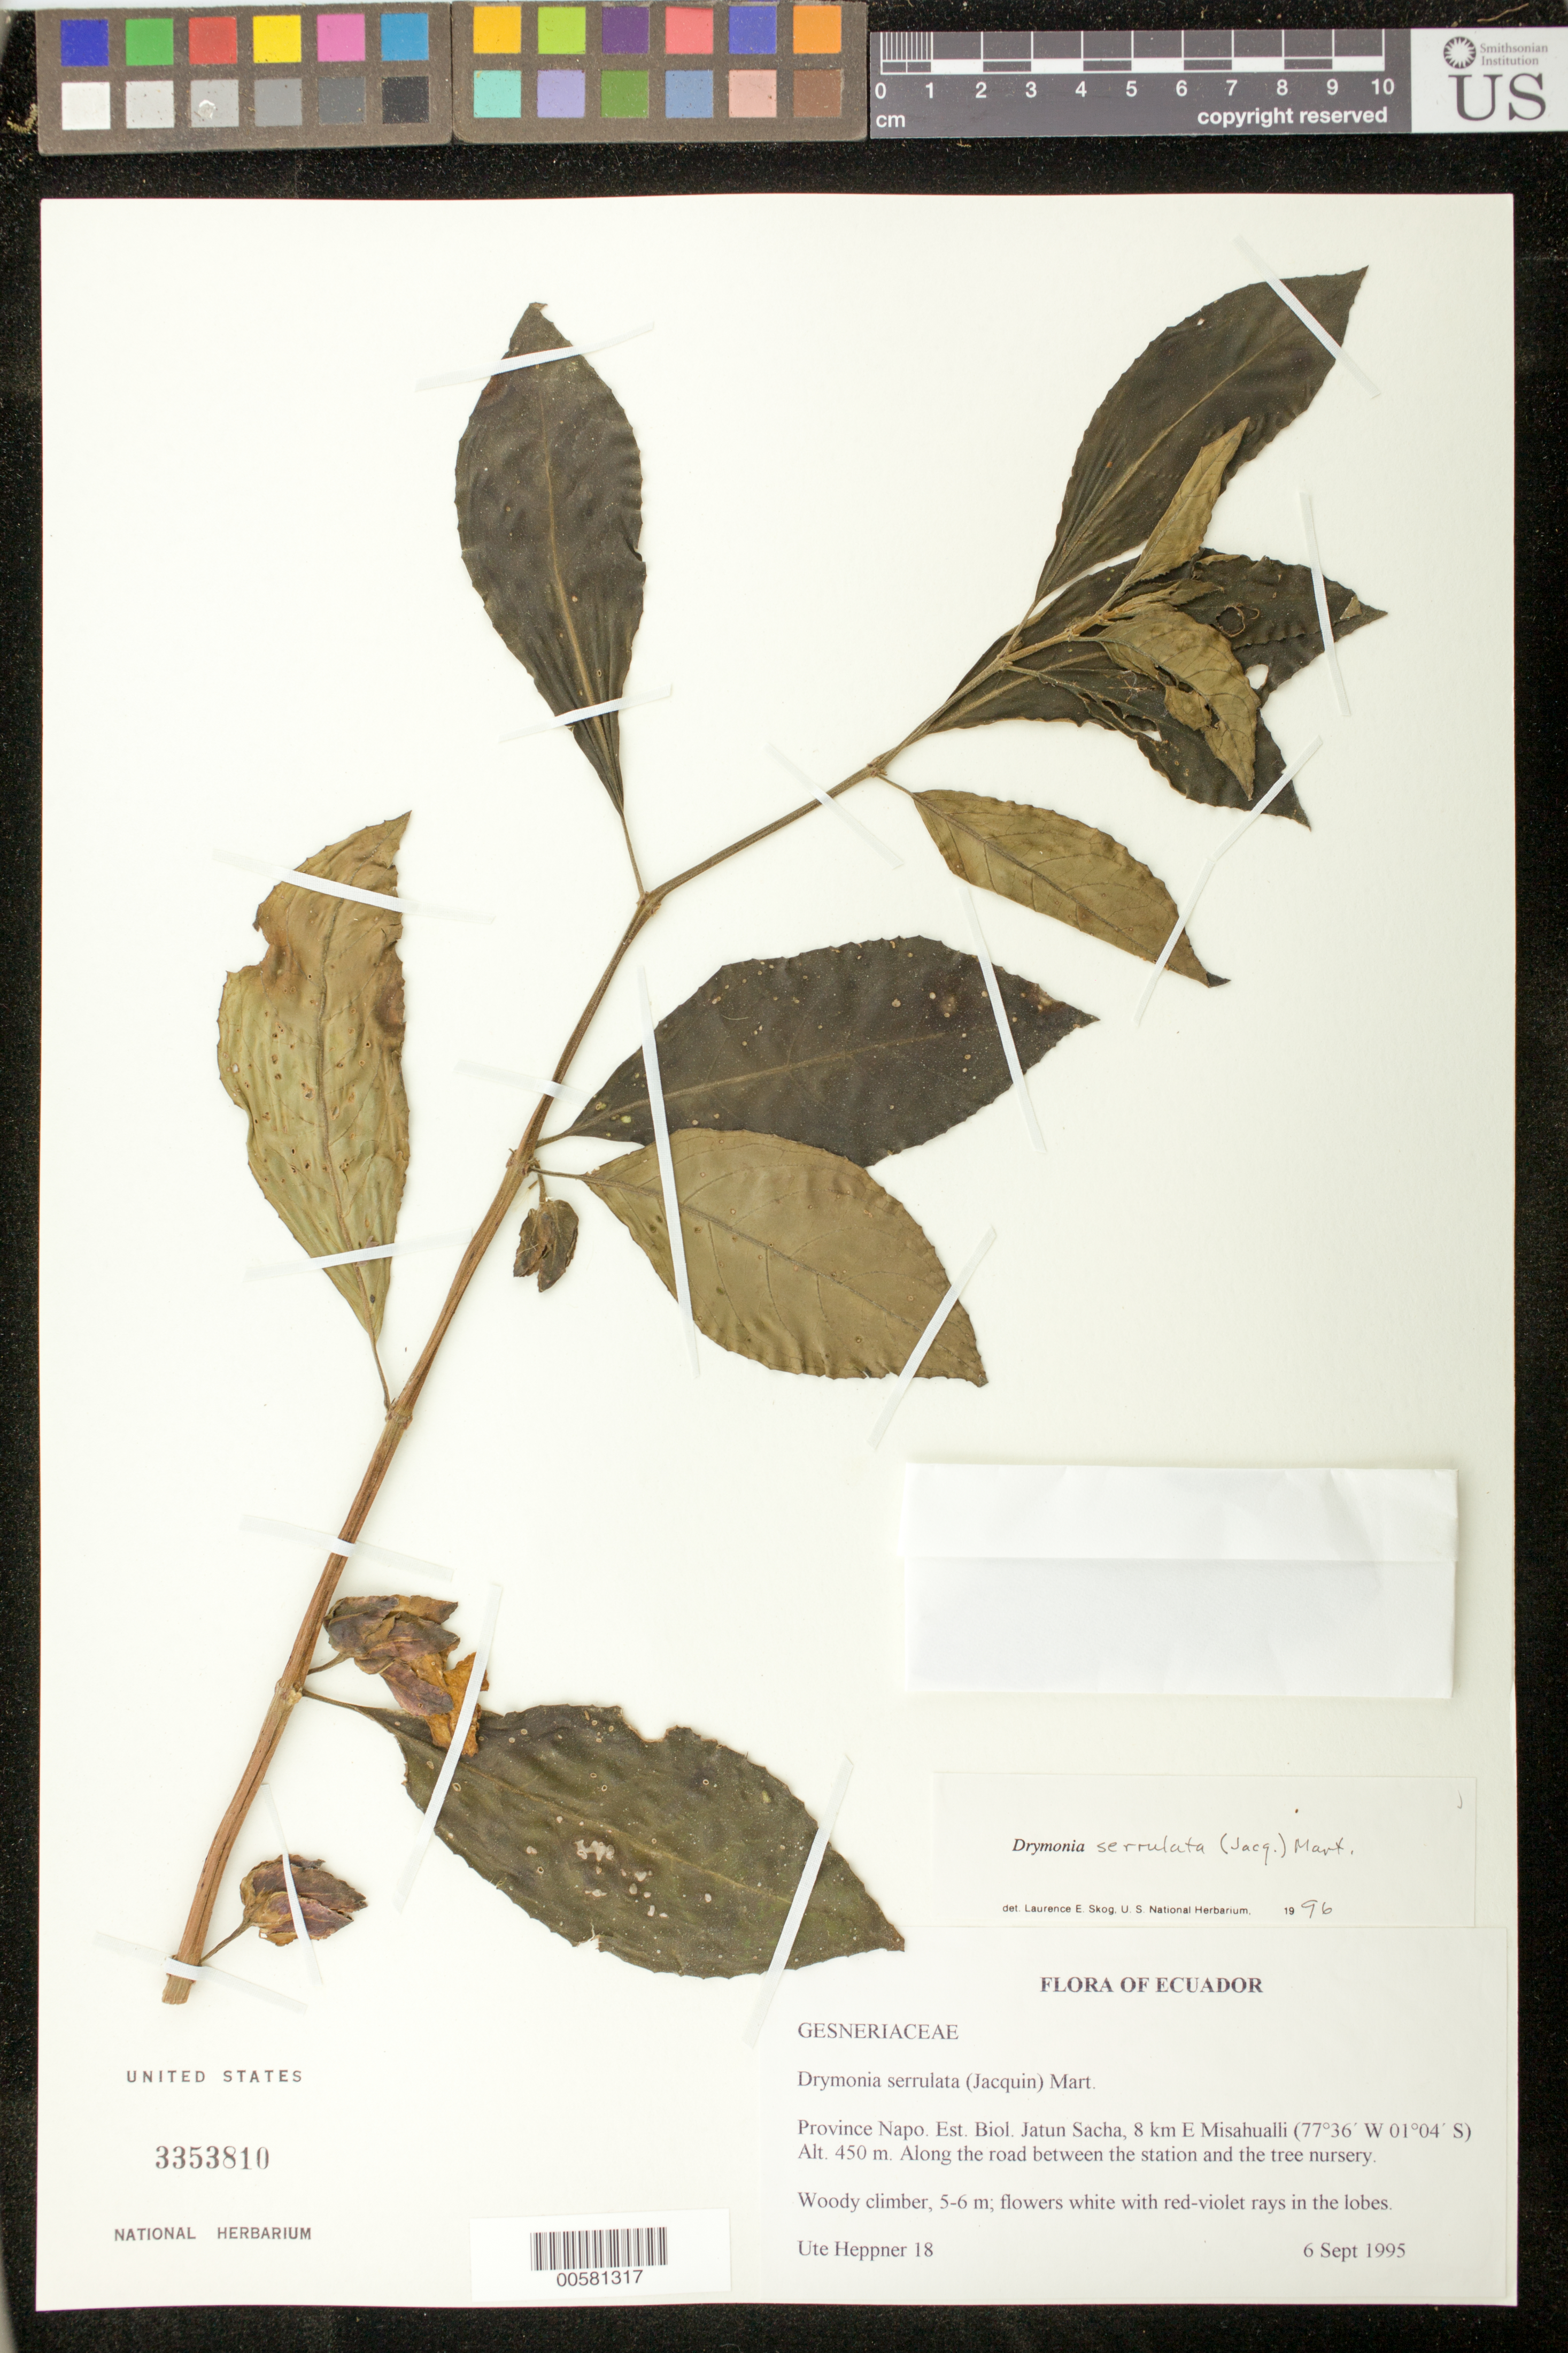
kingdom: Plantae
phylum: Tracheophyta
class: Magnoliopsida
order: Lamiales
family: Gesneriaceae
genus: Drymonia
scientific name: Drymonia serrulata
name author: (Jacq.) Mart.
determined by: Skog, Laurence E.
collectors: U. Heppner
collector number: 18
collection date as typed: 06 Sep 1995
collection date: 1995-09-06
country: Ecuador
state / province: Napo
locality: Est. Biol. Jatun Sacha, 8 km E Misahualli; along the road between the station and the tree nursery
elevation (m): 450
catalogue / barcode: US 3353810